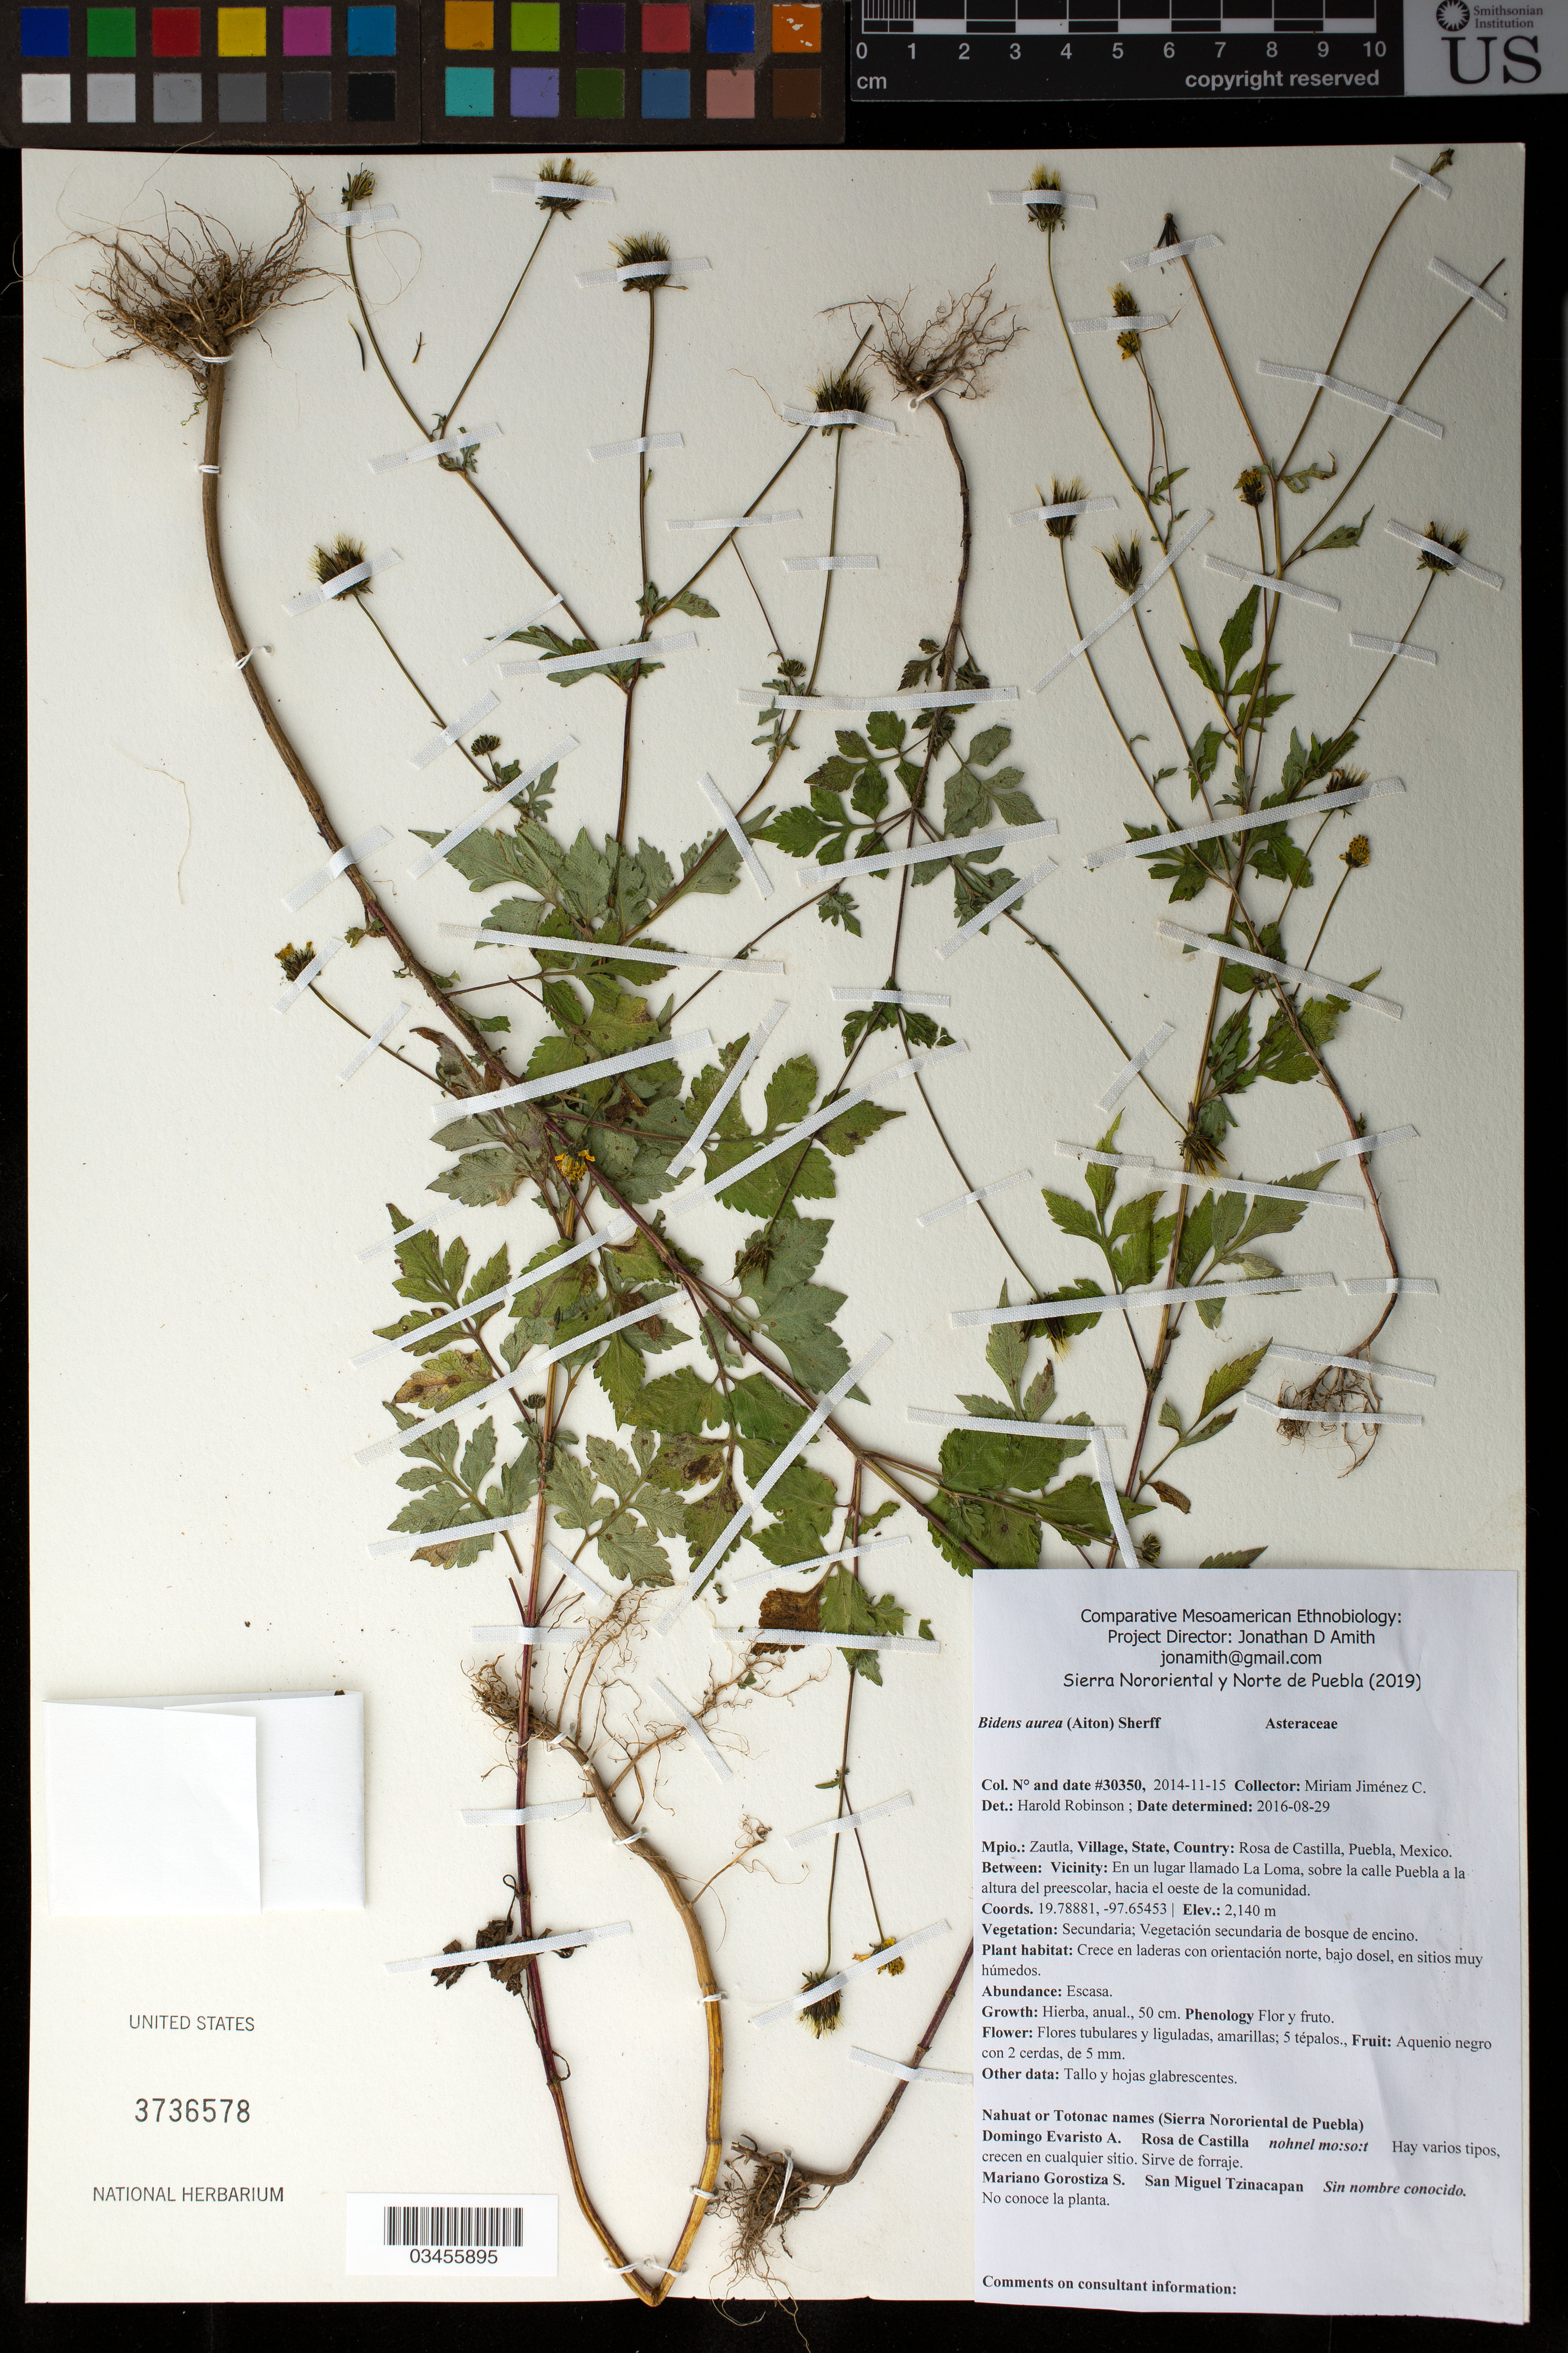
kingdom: Plantae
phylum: Tracheophyta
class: Magnoliopsida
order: Asterales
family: Asteraceae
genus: Bidens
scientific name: Bidens aurea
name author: (Aiton) Sherff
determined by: Robinson, Harold E., (US)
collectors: M. Jiménez Chimil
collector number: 30350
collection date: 2014-11-15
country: México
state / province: Puebla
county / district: Zautla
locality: PUEBLO: Rosa de Castilla; LOCALIDAD EXACTA: En La Loma, sobre la calle Puebla a la altura del preescolar, hacia el oeste de la comunidad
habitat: Vegetación secundaria de bosque de encino; en laderas con orientación norte, bajo dosel, en sitios muy húmedos.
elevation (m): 2140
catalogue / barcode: US 3736578